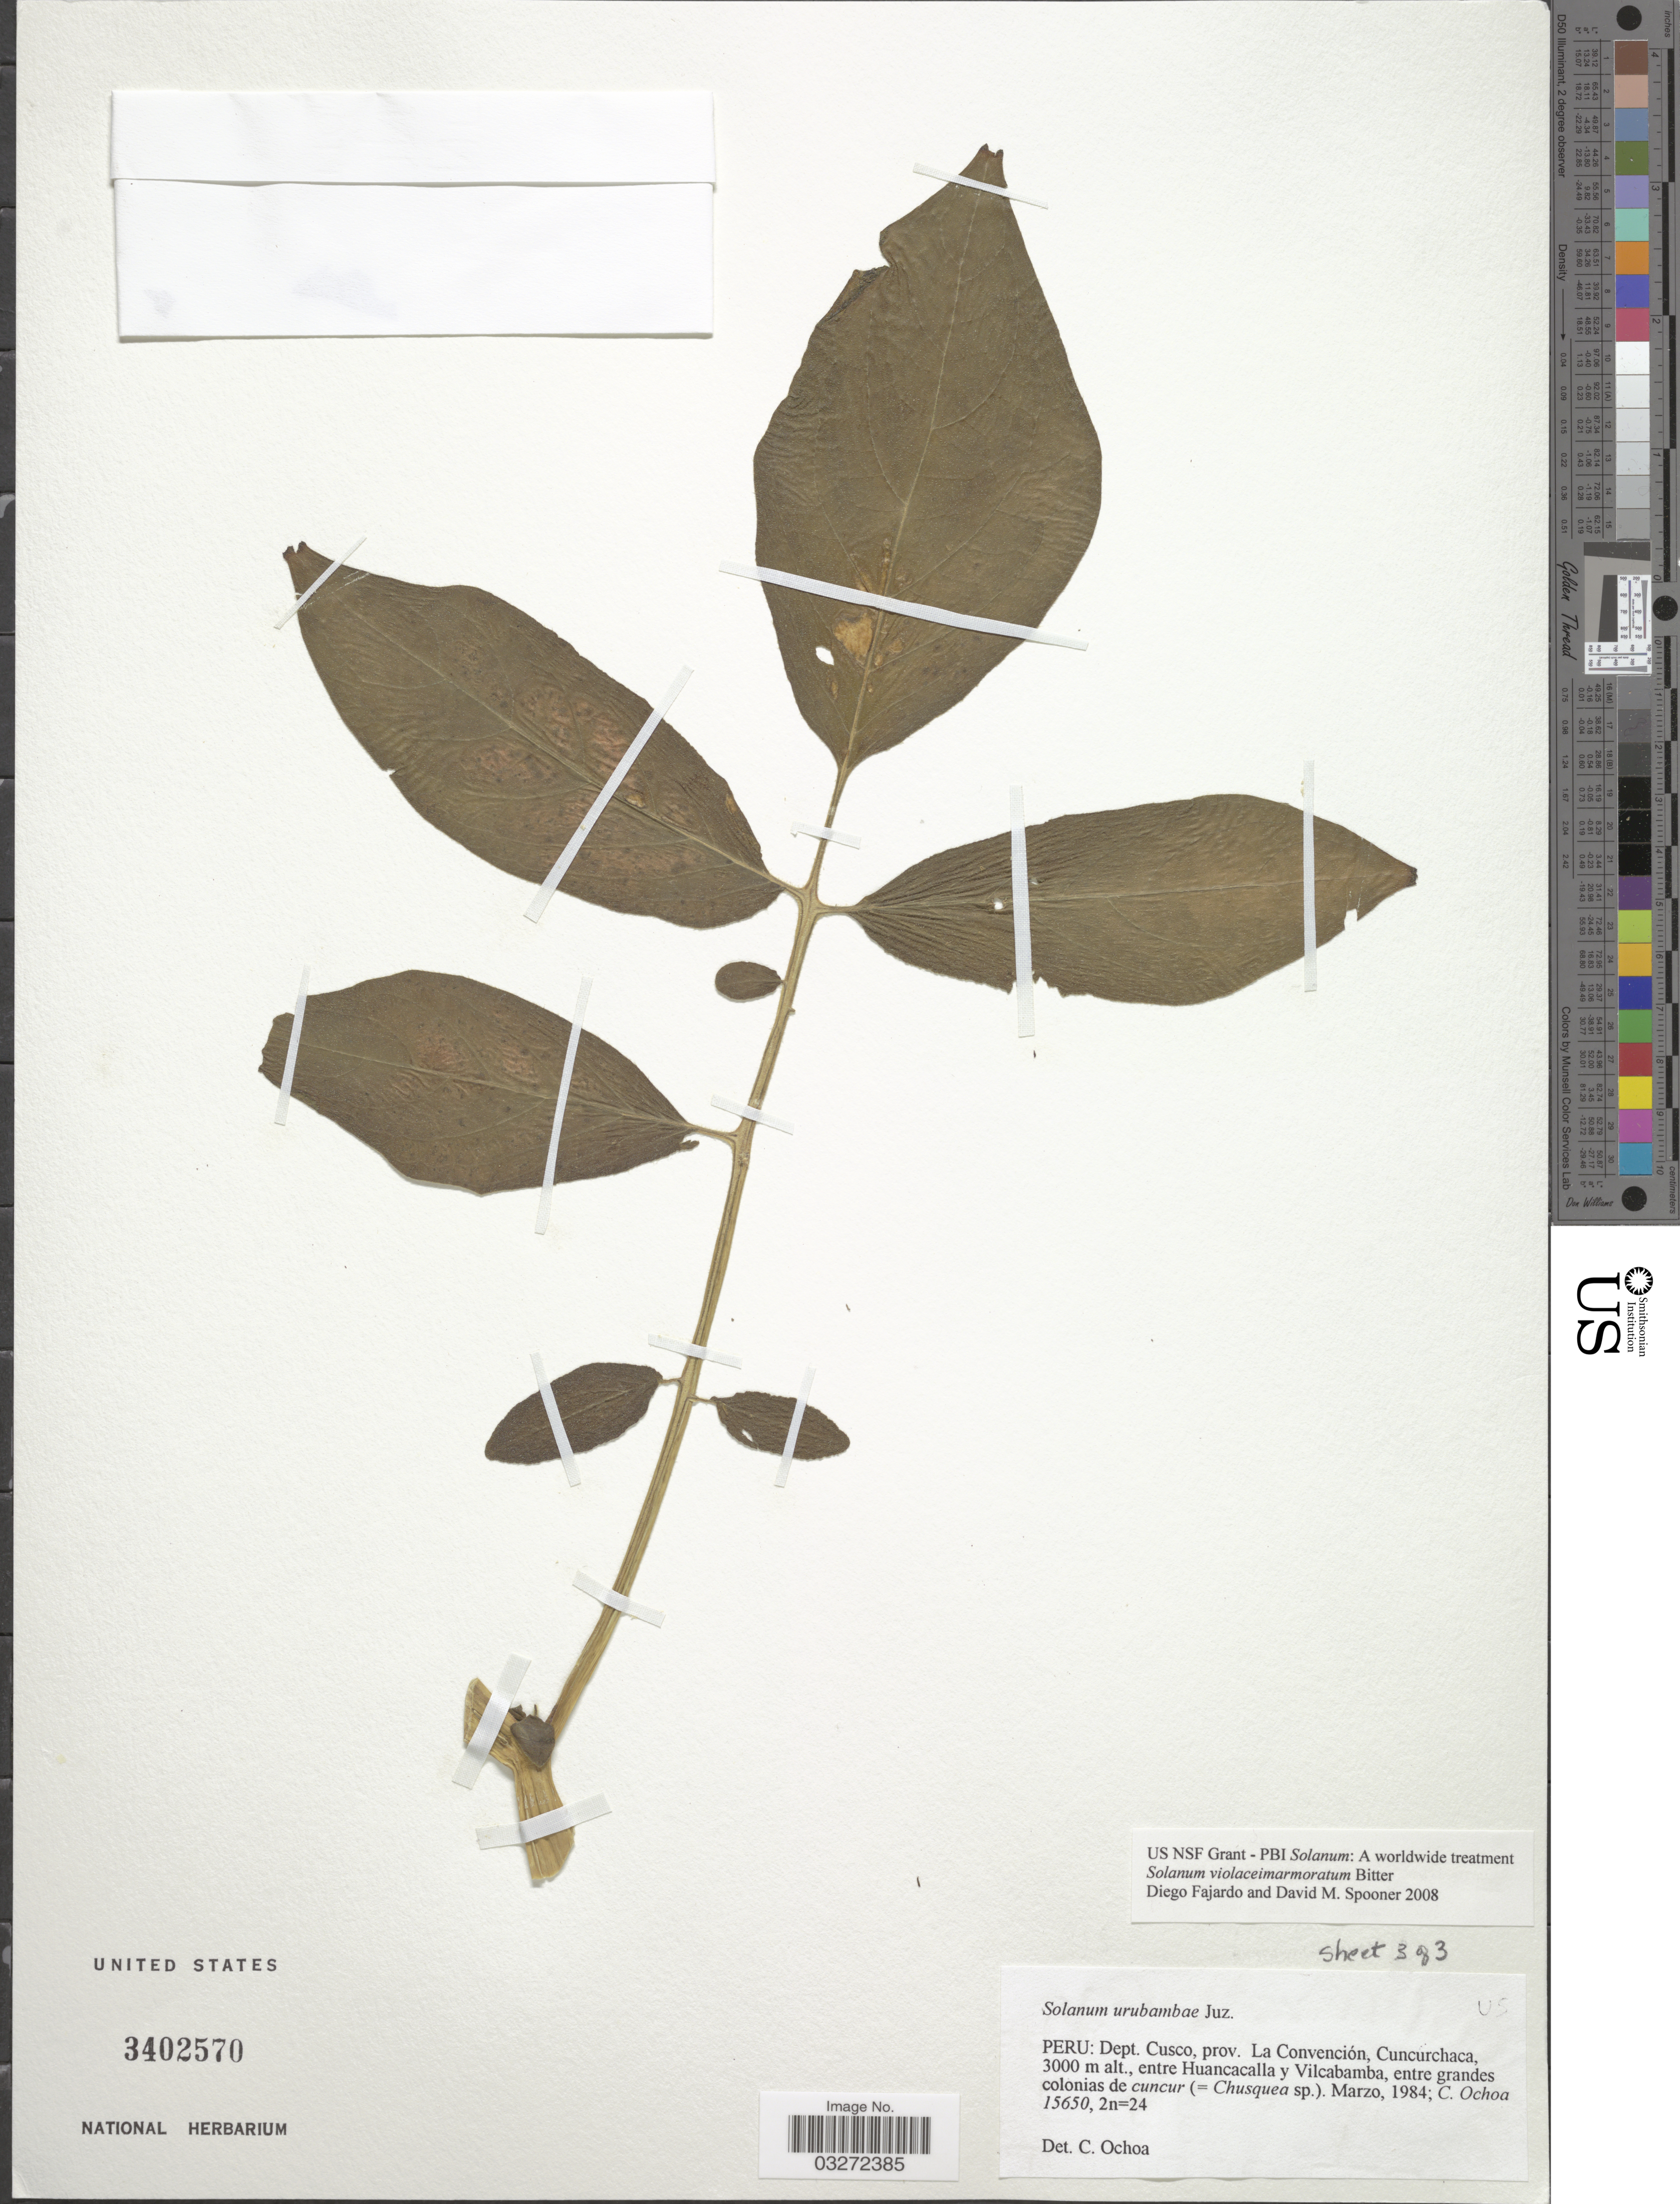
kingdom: Plantae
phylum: Tracheophyta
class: Magnoliopsida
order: Solanales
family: Solanaceae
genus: Solanum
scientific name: Solanum violaceimarmoratum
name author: Bitter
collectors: C. Ochoa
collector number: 15650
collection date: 1984-03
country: Peru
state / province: Cusco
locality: Dept. Cusco, prov. La Convención, Cuncurchaca, entre Huancacalla y Vilcabamba, entre grandes colonias de cuncur.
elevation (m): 3000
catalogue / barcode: US 3402570